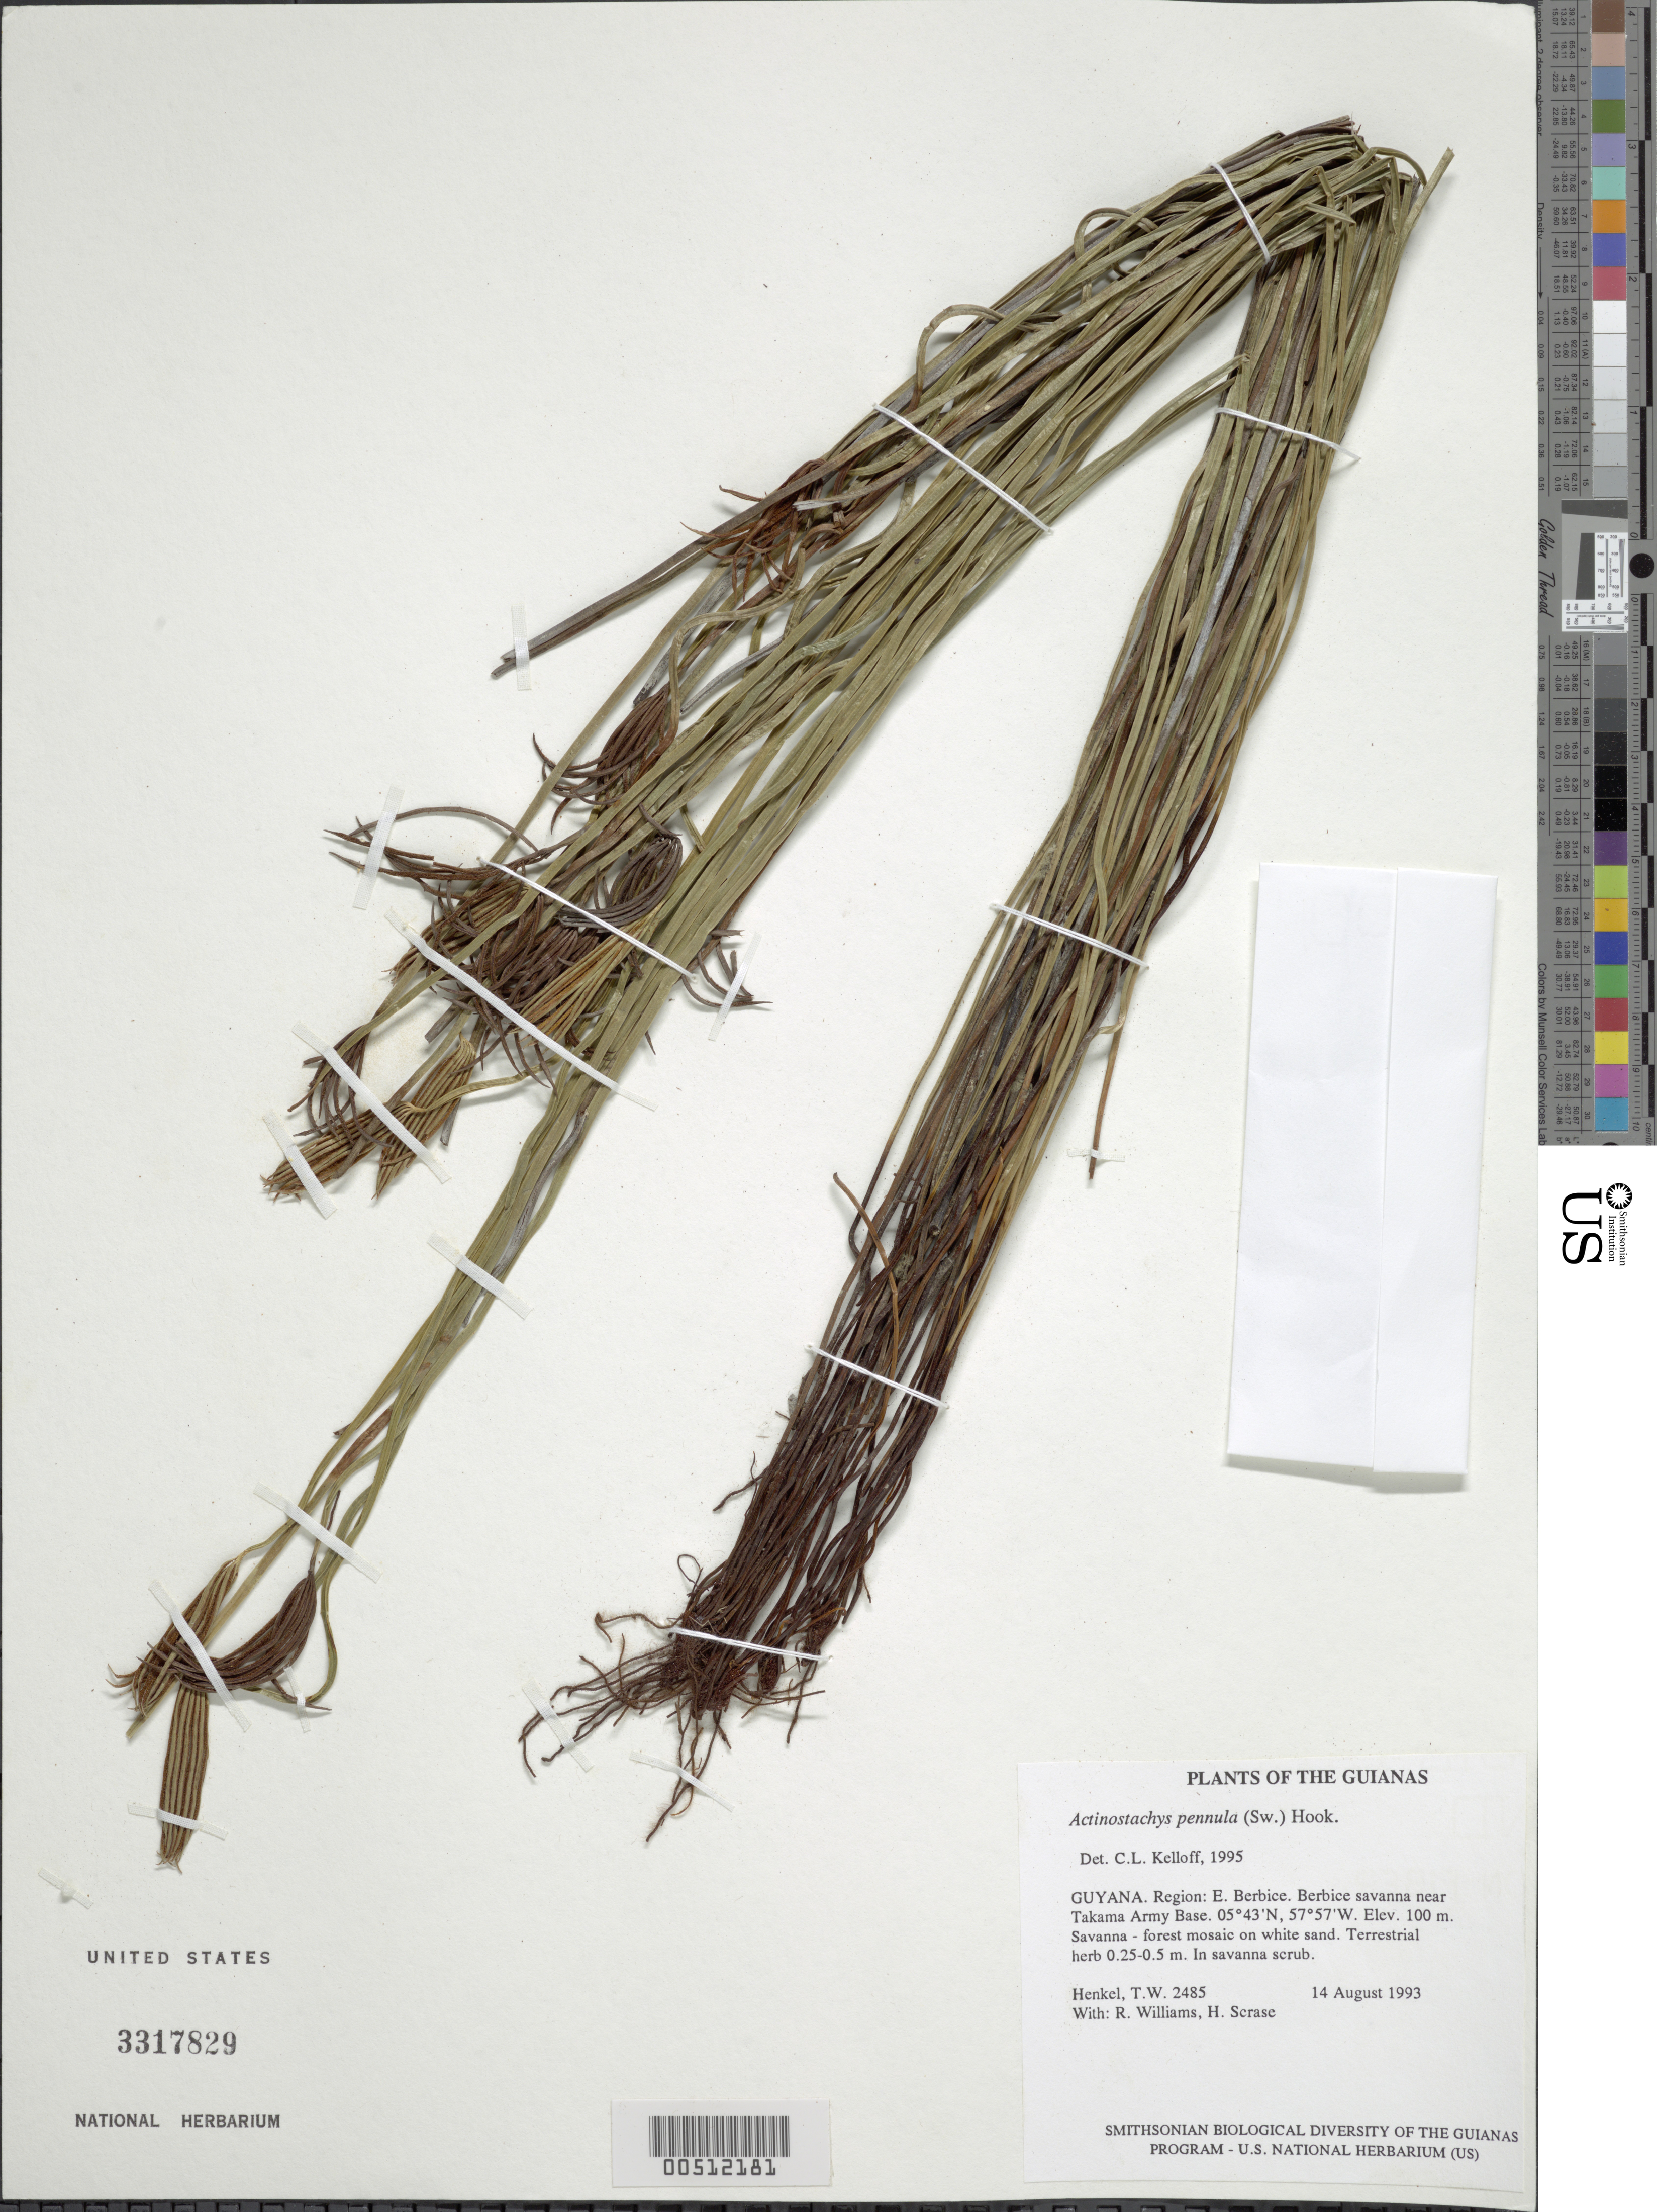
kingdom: Plantae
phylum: Tracheophyta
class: Polypodiopsida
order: Schizaeales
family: Schizaeaceae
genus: Actinostachys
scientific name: Actinostachys pennula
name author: (Sw.) Hook.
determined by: Kelloff, Carol L., (US), Smithsonian Institution - National Museum of Natural History (UNITED STATES)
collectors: T. Henkel, R. Williams & H. Scrase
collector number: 2485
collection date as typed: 14 August 1993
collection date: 1993-08-14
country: Guyana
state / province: U. Demerara-Berbice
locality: Berbice savanna near Takama Army Base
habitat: Savanna - forest mosaic on white sand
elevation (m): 100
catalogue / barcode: US 3317829